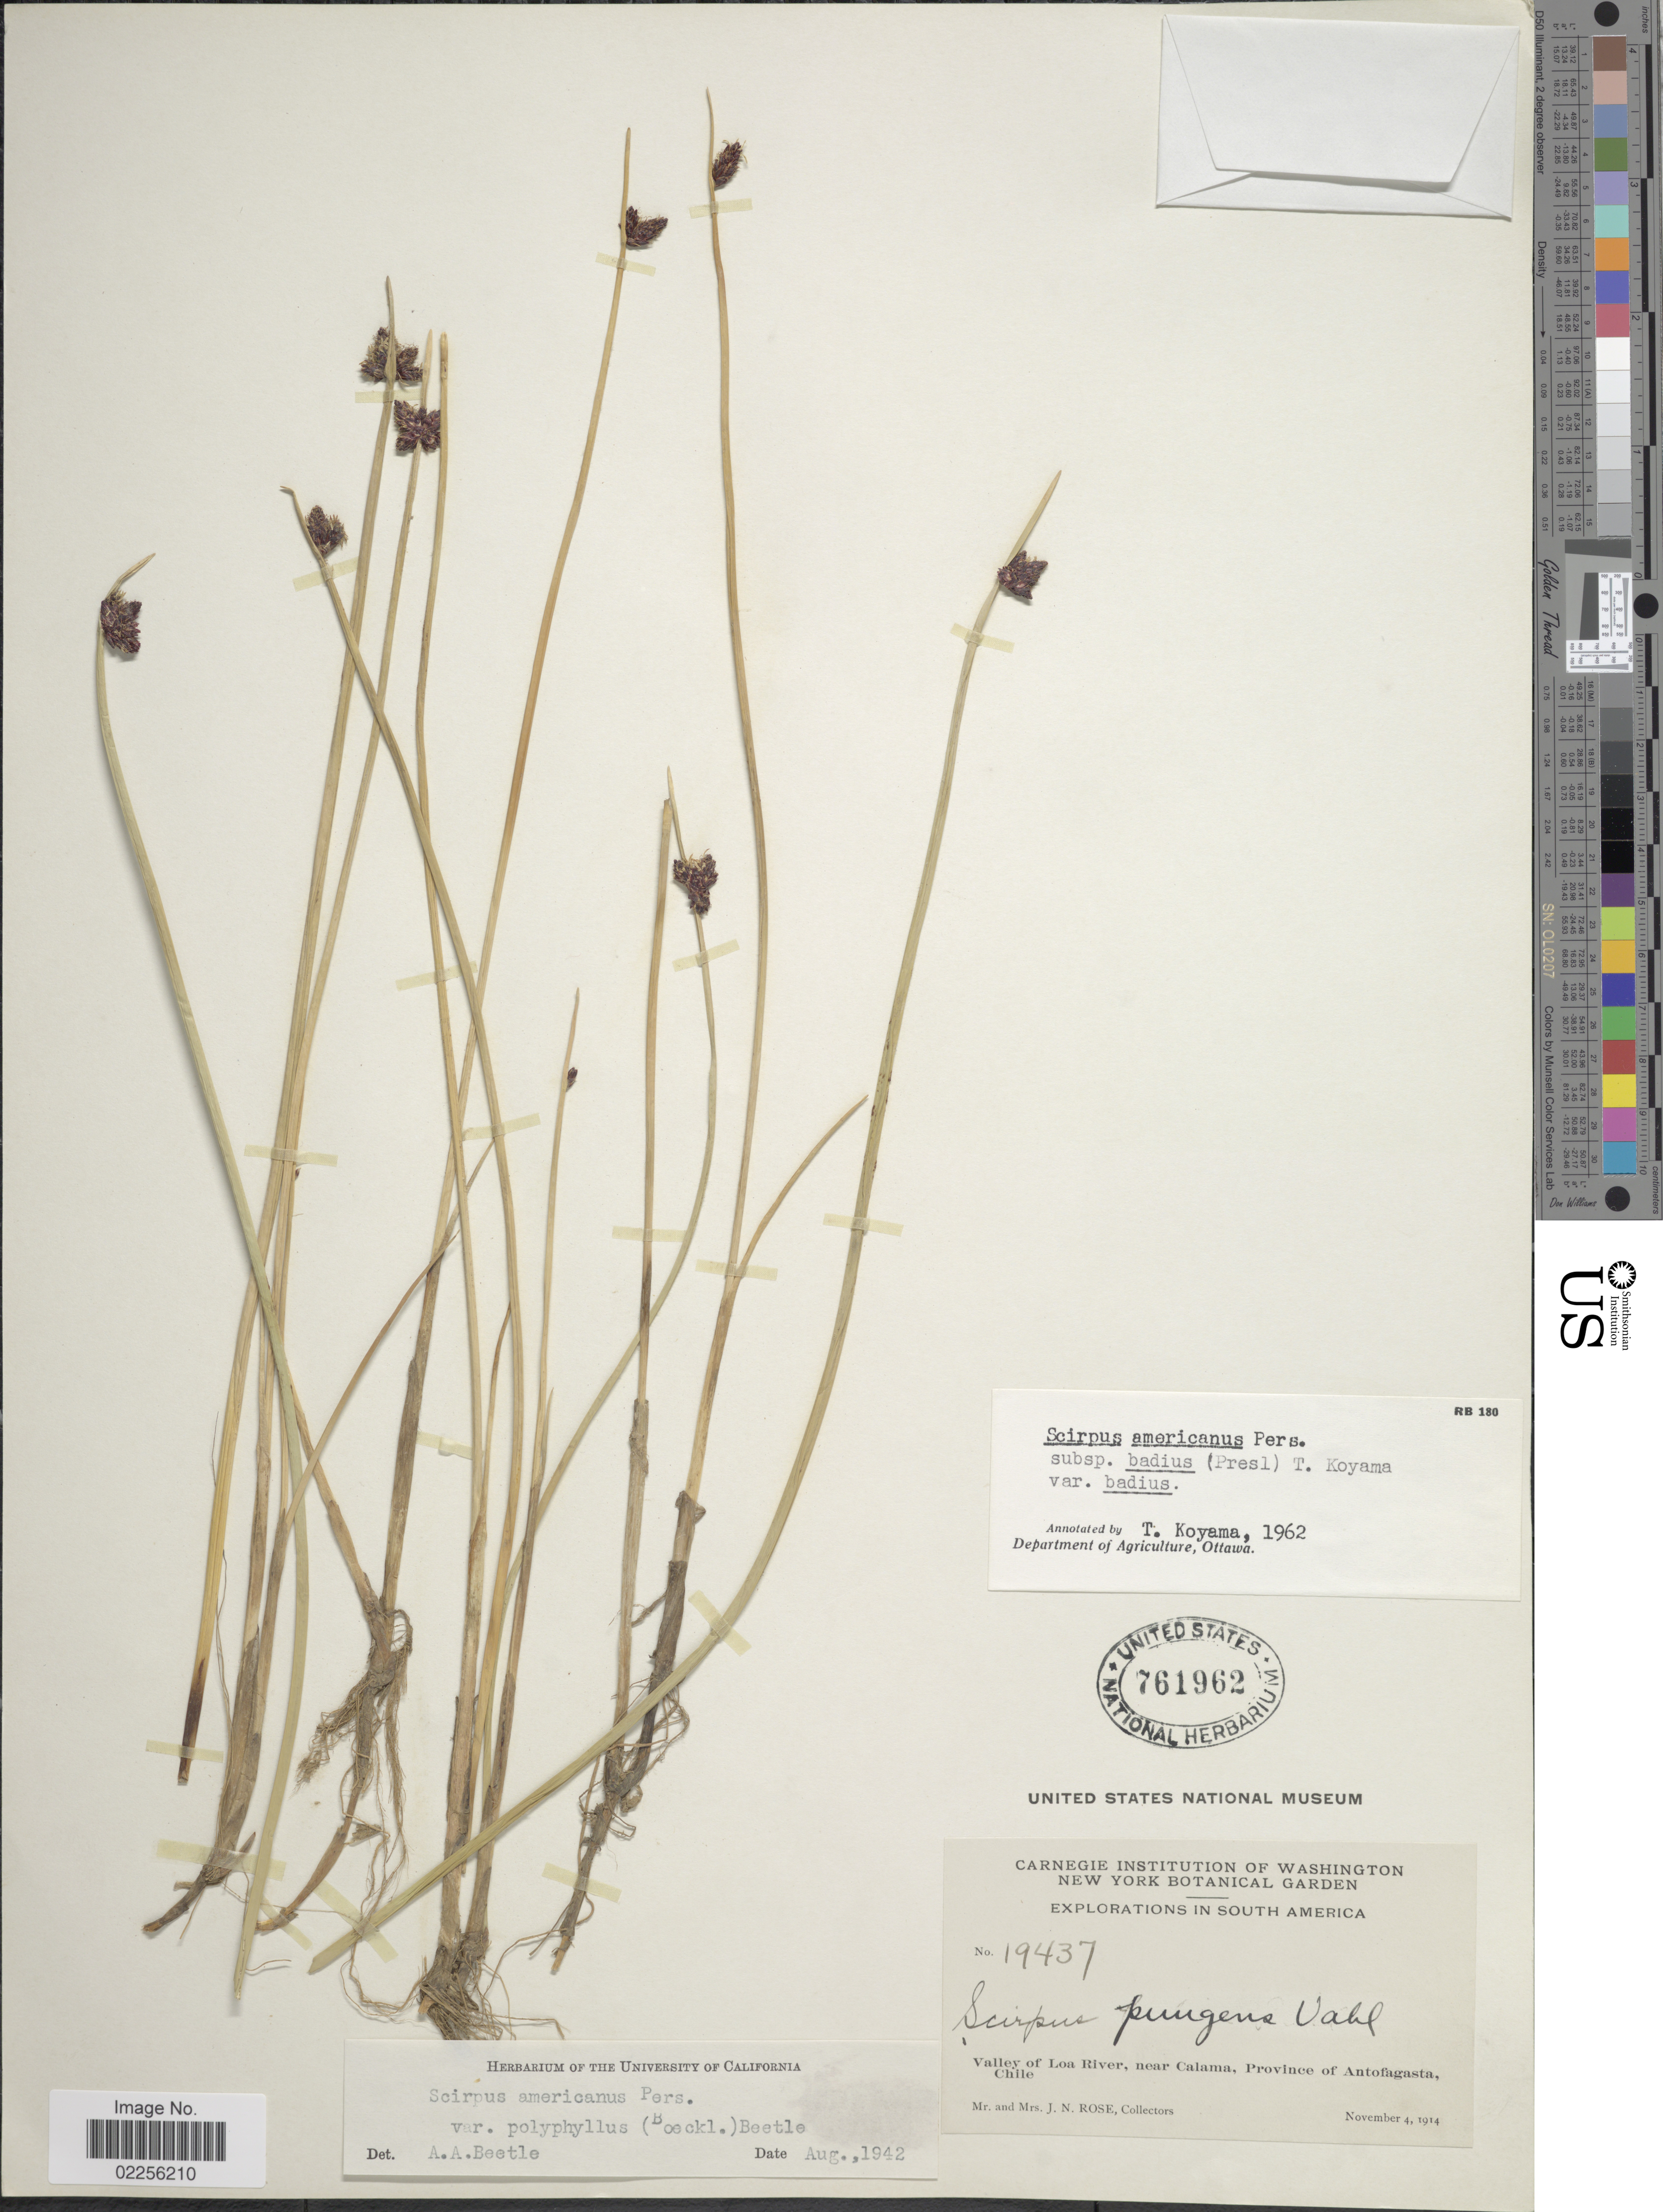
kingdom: Plantae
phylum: Tracheophyta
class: Liliopsida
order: Poales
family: Cyperaceae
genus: Schoenoplectus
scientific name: Schoenoplectus pungens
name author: (Vahl) Palla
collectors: J. N. Rose & L. B. Rose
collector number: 19437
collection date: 1914-11-04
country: Chile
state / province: Antofagasta (II)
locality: Valley of Loa River, near Calama, Province of Antofagasta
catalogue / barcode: US 761962